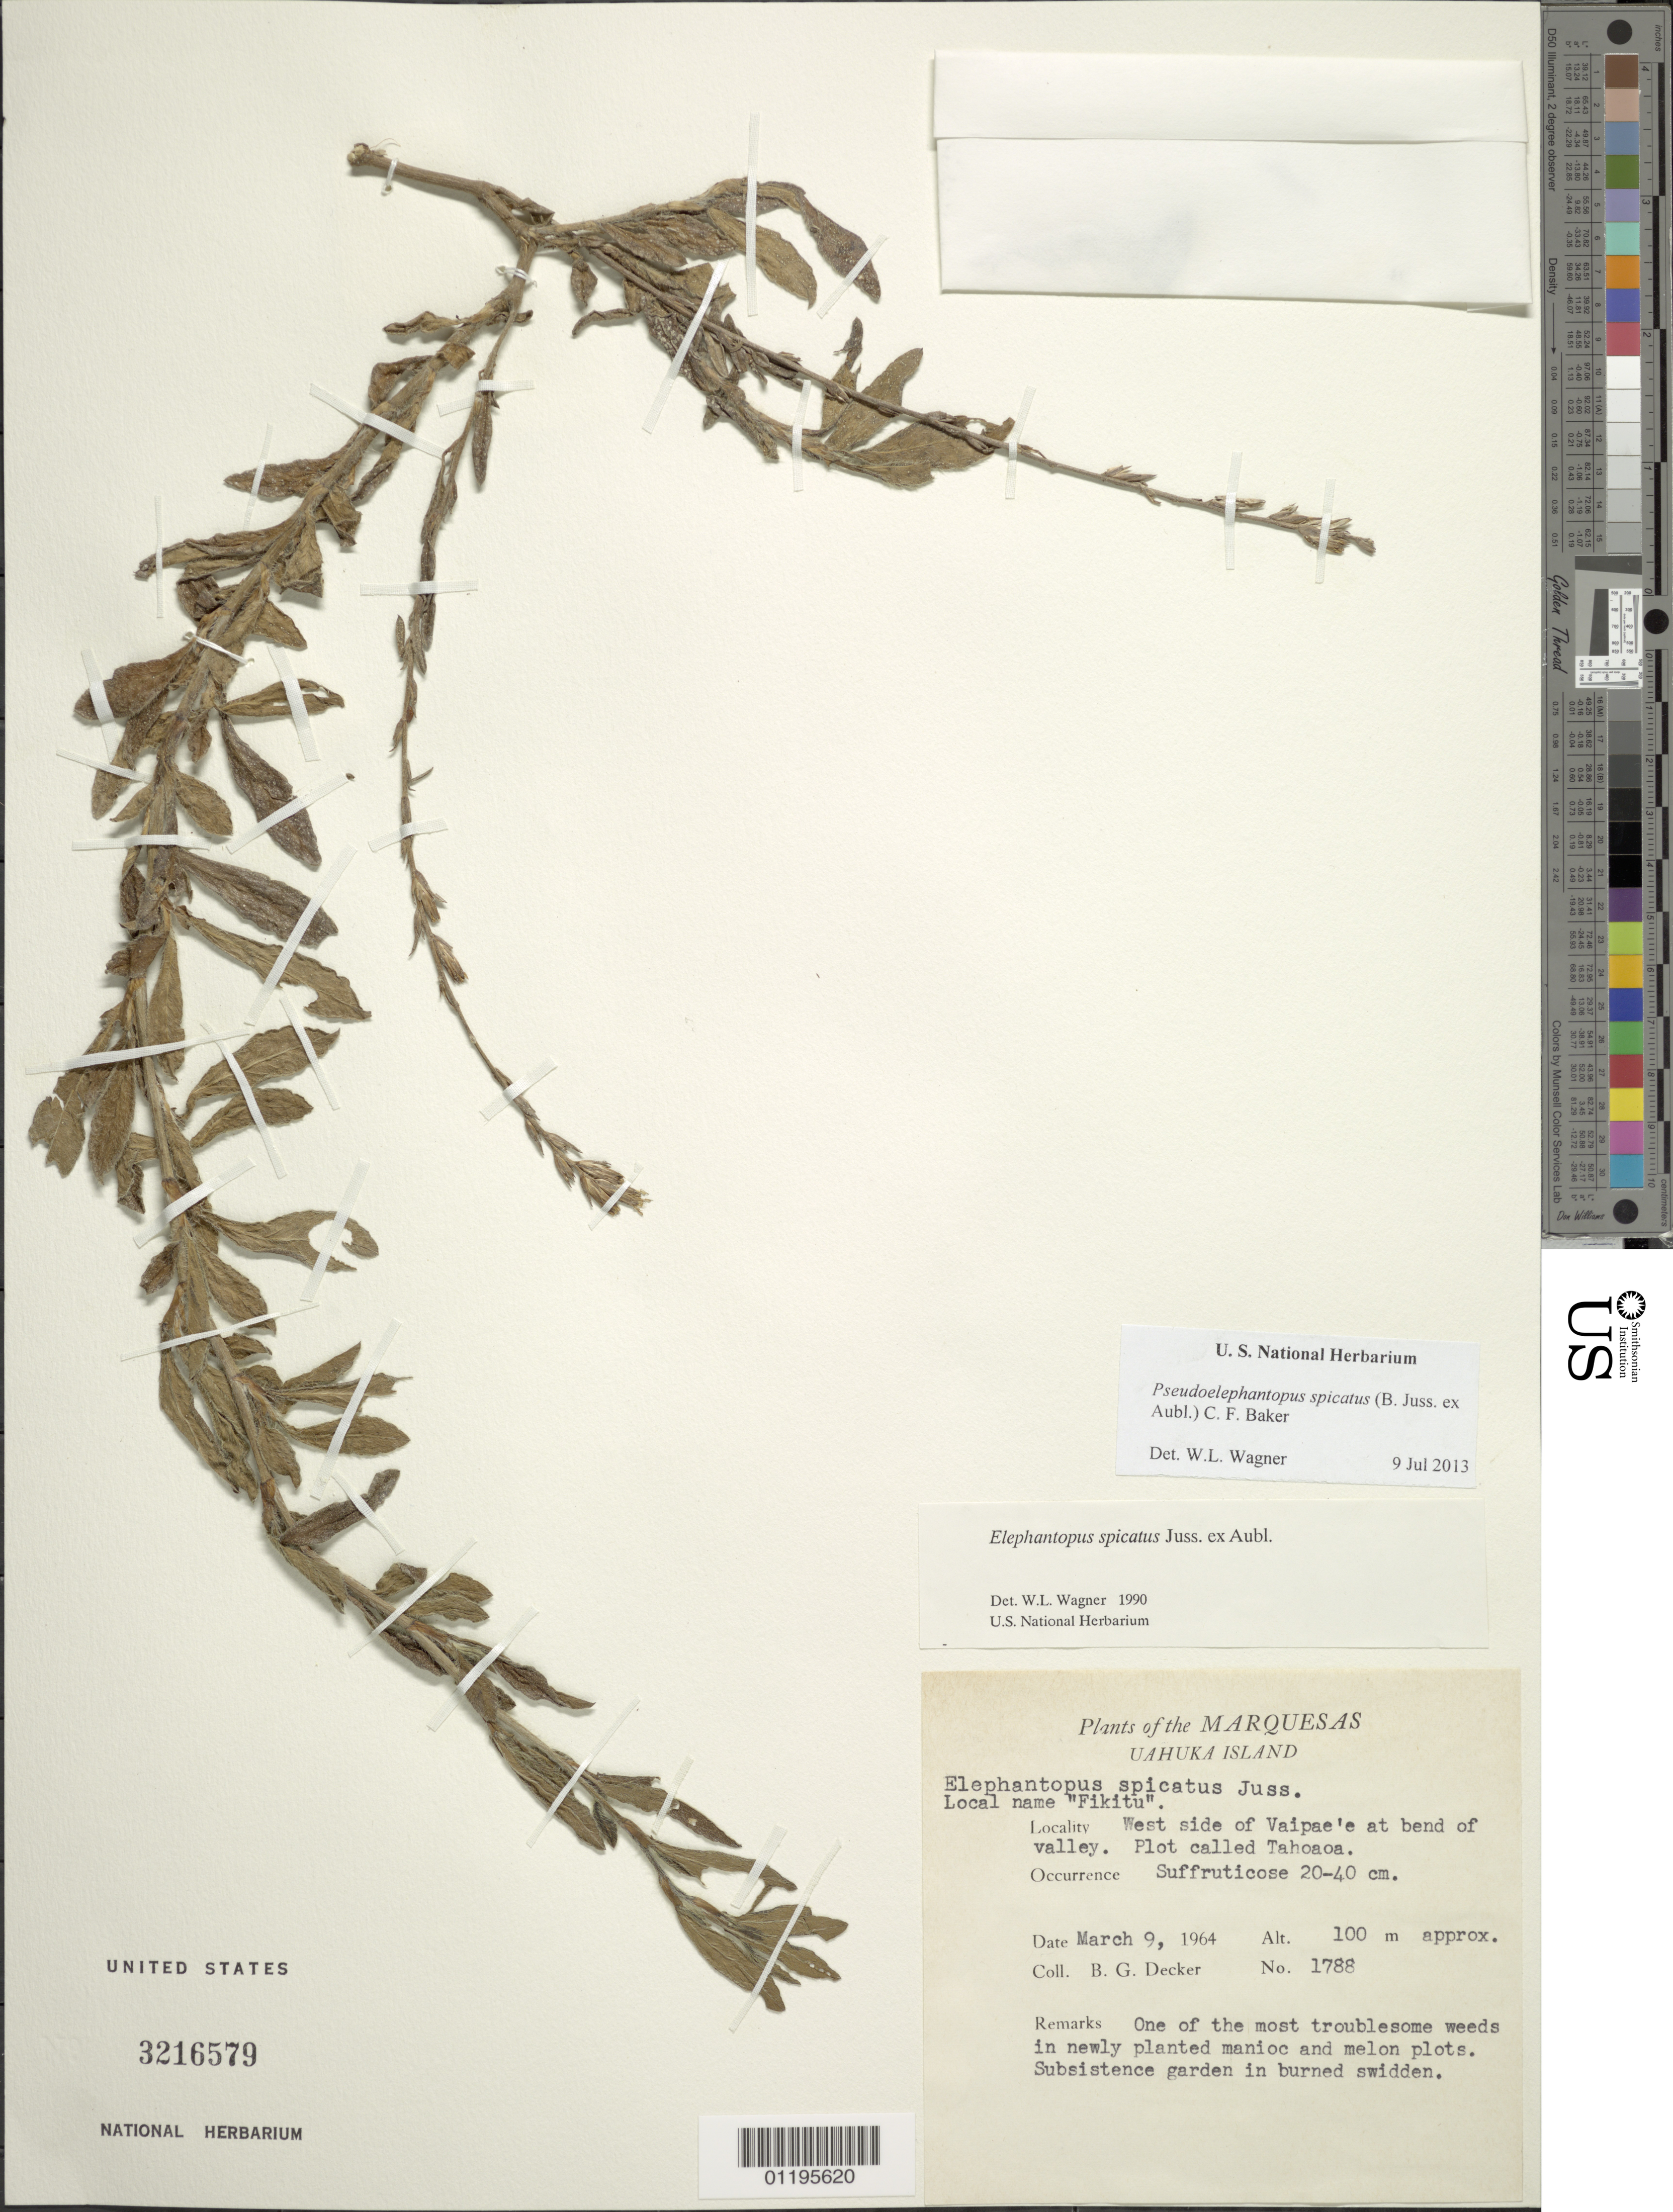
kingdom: Plantae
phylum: Tracheophyta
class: Magnoliopsida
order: Asterales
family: Asteraceae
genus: Pseudelephantopus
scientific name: Pseudelephantopus spicatus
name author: (Juss. ex Aubl.) C.F. Baker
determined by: Wagner, W. L., (BOT), Smithsonian Institution - National Museum of Natural History (UNITED STATES)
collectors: B. G. Decker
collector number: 1788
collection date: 1964-03-09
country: French Polynesia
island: Ua Huka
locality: W side of Vaipae'e at bend in valley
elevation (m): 100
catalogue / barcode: US 3216579